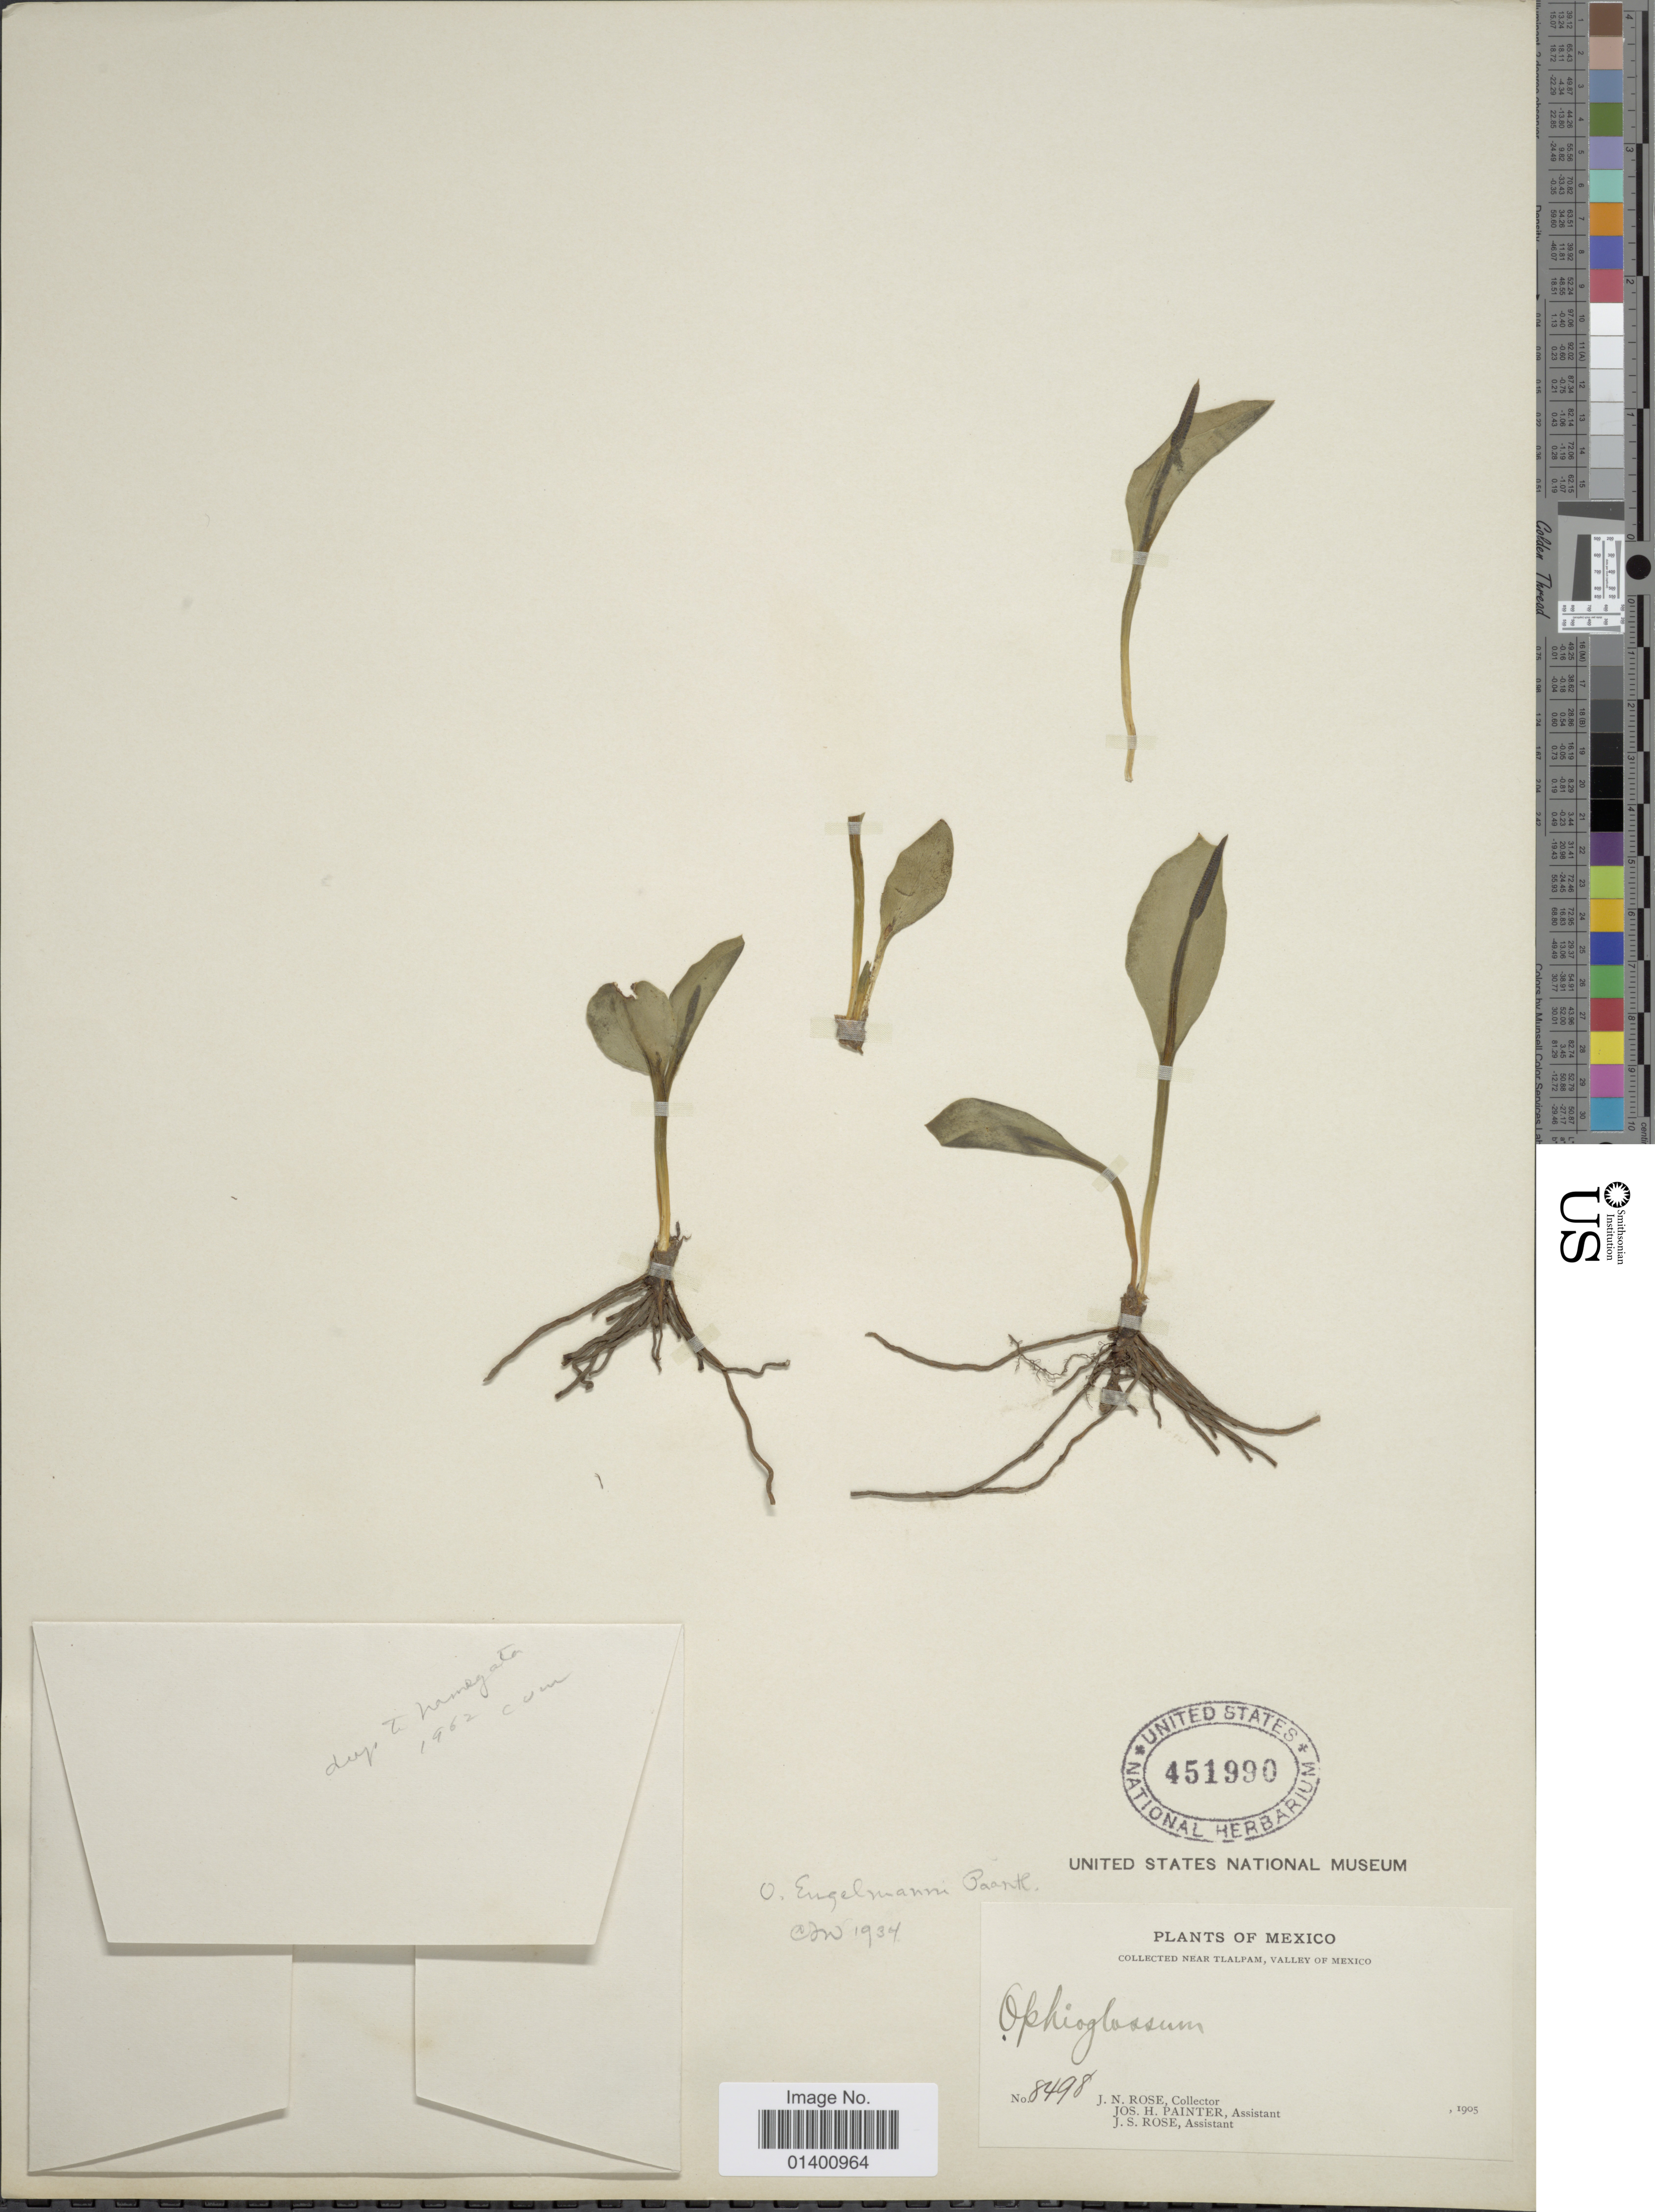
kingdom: Plantae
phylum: Tracheophyta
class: Polypodiopsida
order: Ophioglossales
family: Ophioglossaceae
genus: Ophioglossum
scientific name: Ophioglossum engelmannii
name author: Prantl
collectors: J. N. Rose, J. H. Painter & J. S. Rose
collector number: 8498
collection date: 1905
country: Mexico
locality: Near Tlalpam, valley of Mexico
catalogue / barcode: US 451990